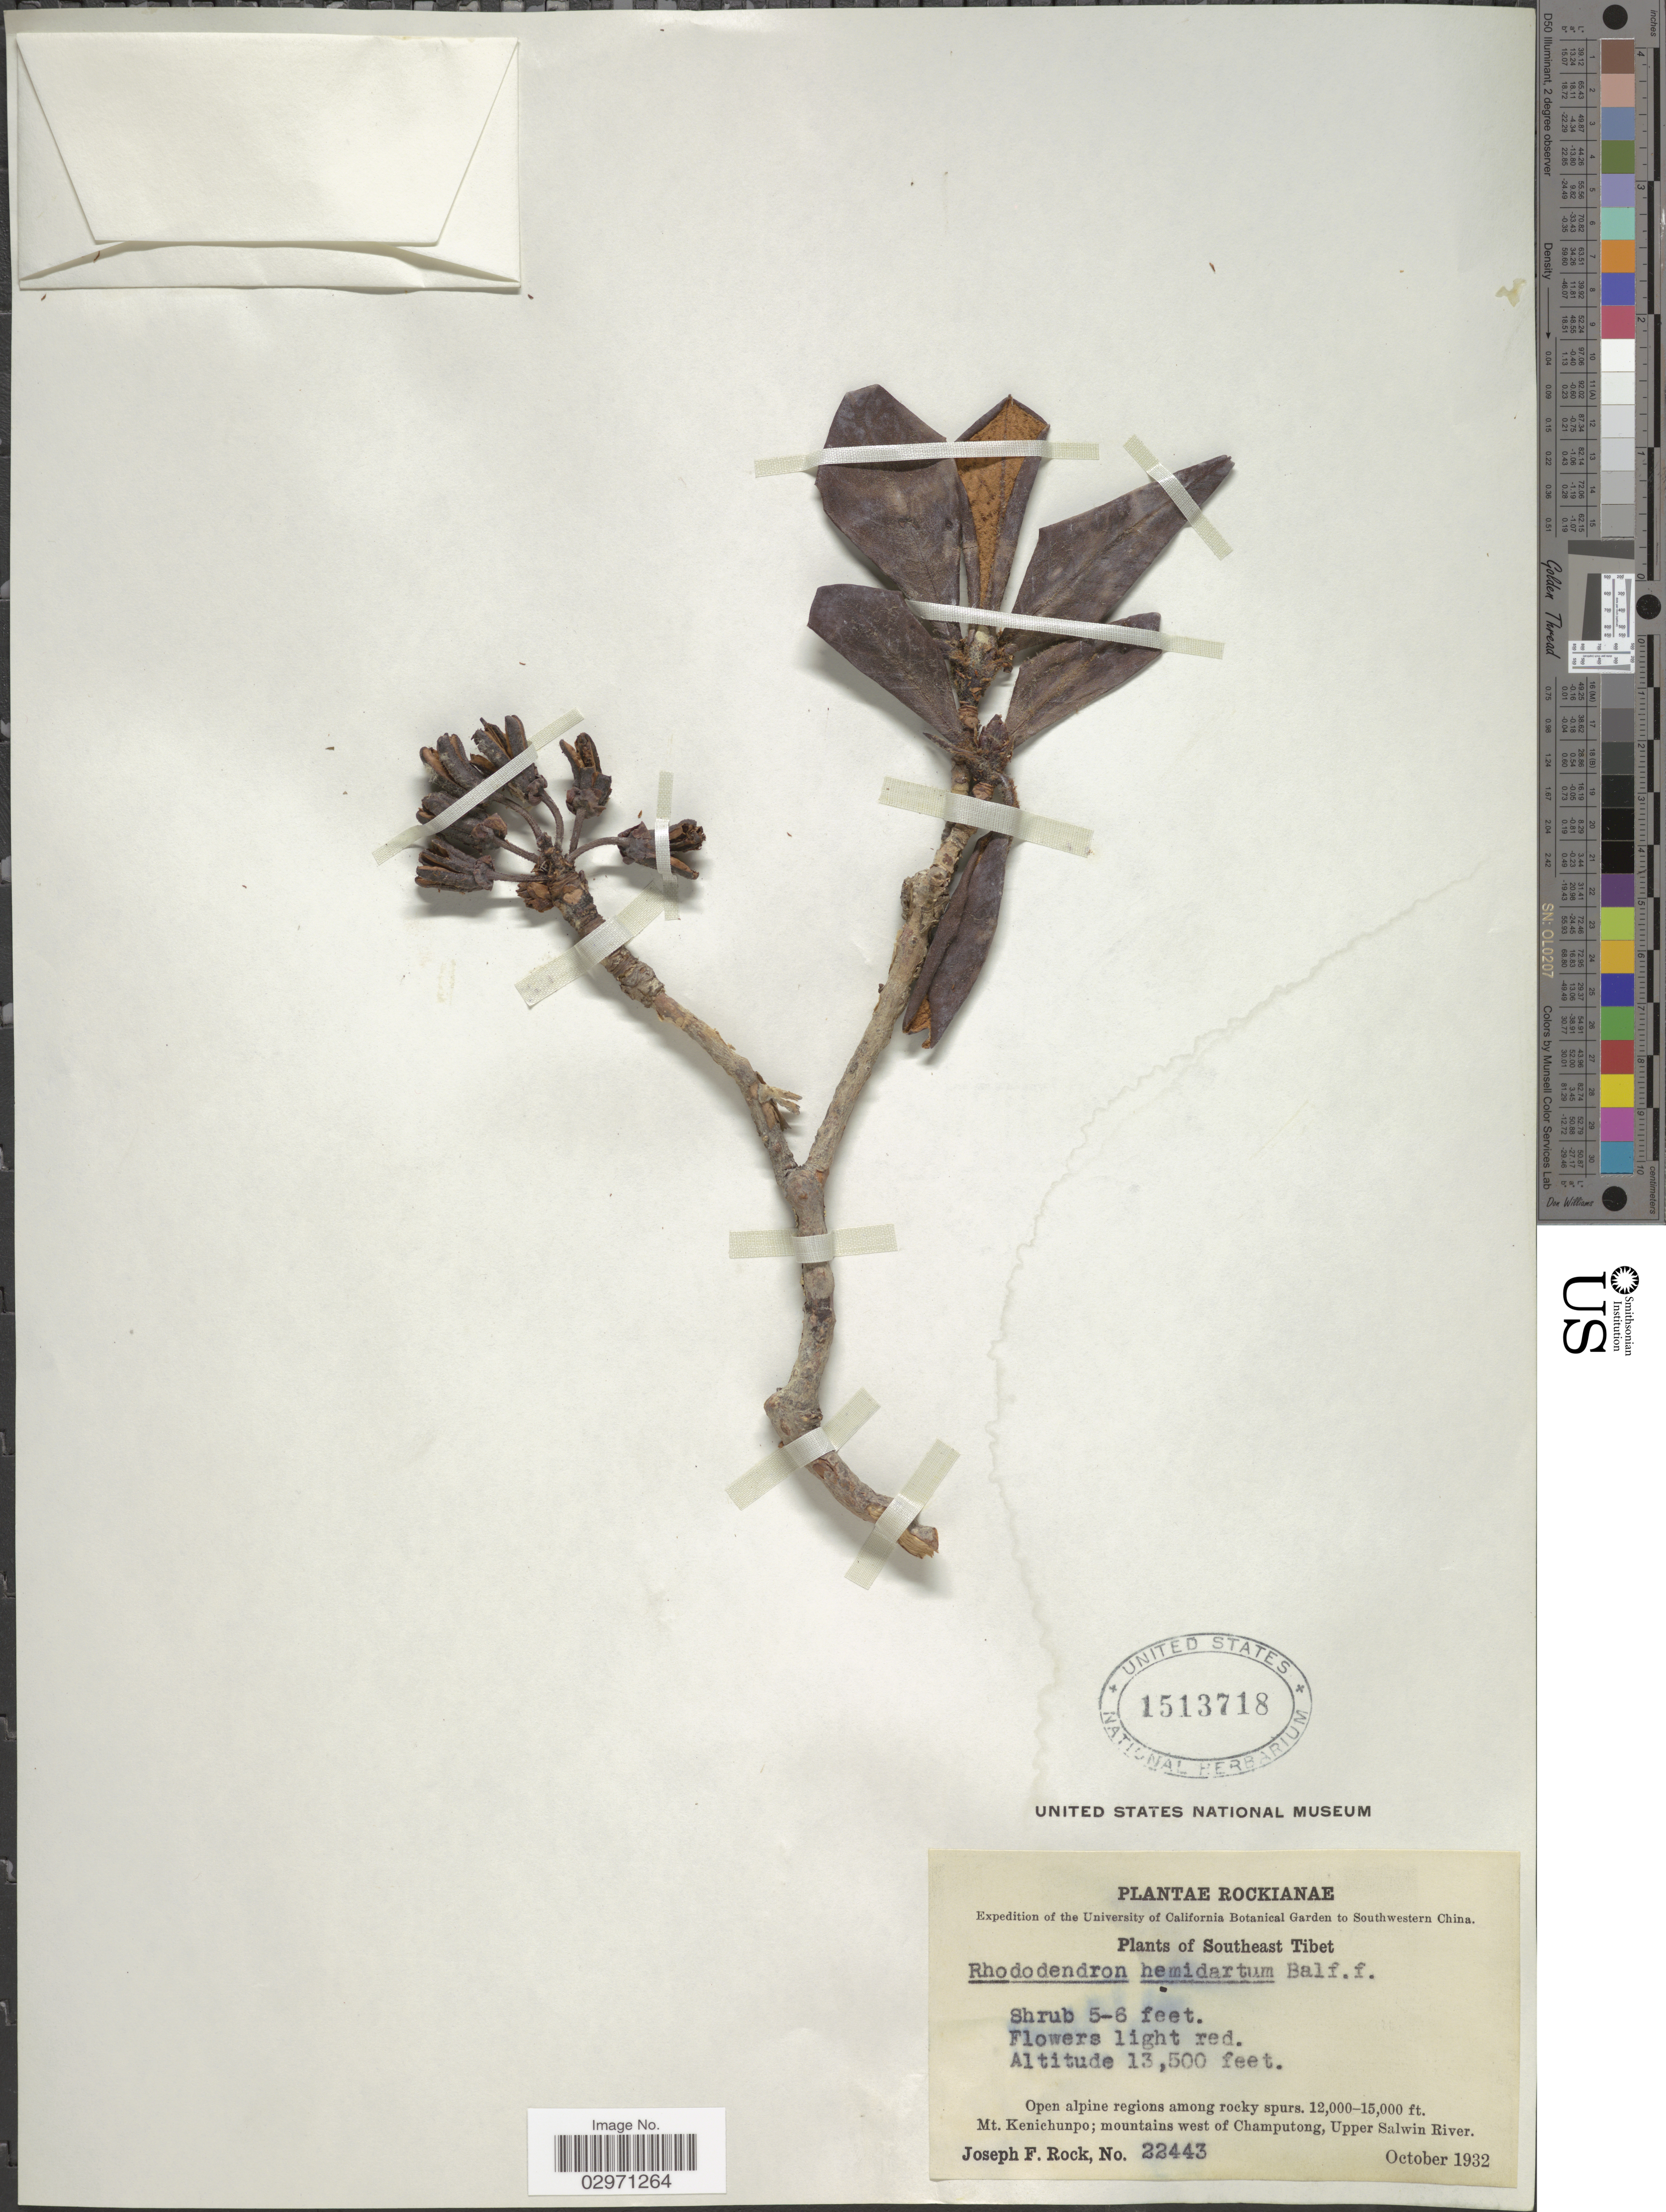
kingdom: Plantae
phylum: Tracheophyta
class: Magnoliopsida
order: Ericales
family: Ericaceae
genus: Rhododendron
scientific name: Rhododendron hemidartum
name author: Balf. f. ex Tagg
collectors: J. F. Rock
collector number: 22443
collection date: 1932-10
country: China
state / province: Xizang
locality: Southwestern China. Southeast Tibet. Mt. Kenichunpo; mountains west of Champutong, Upper Salwin River.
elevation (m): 4115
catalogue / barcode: US 1513718